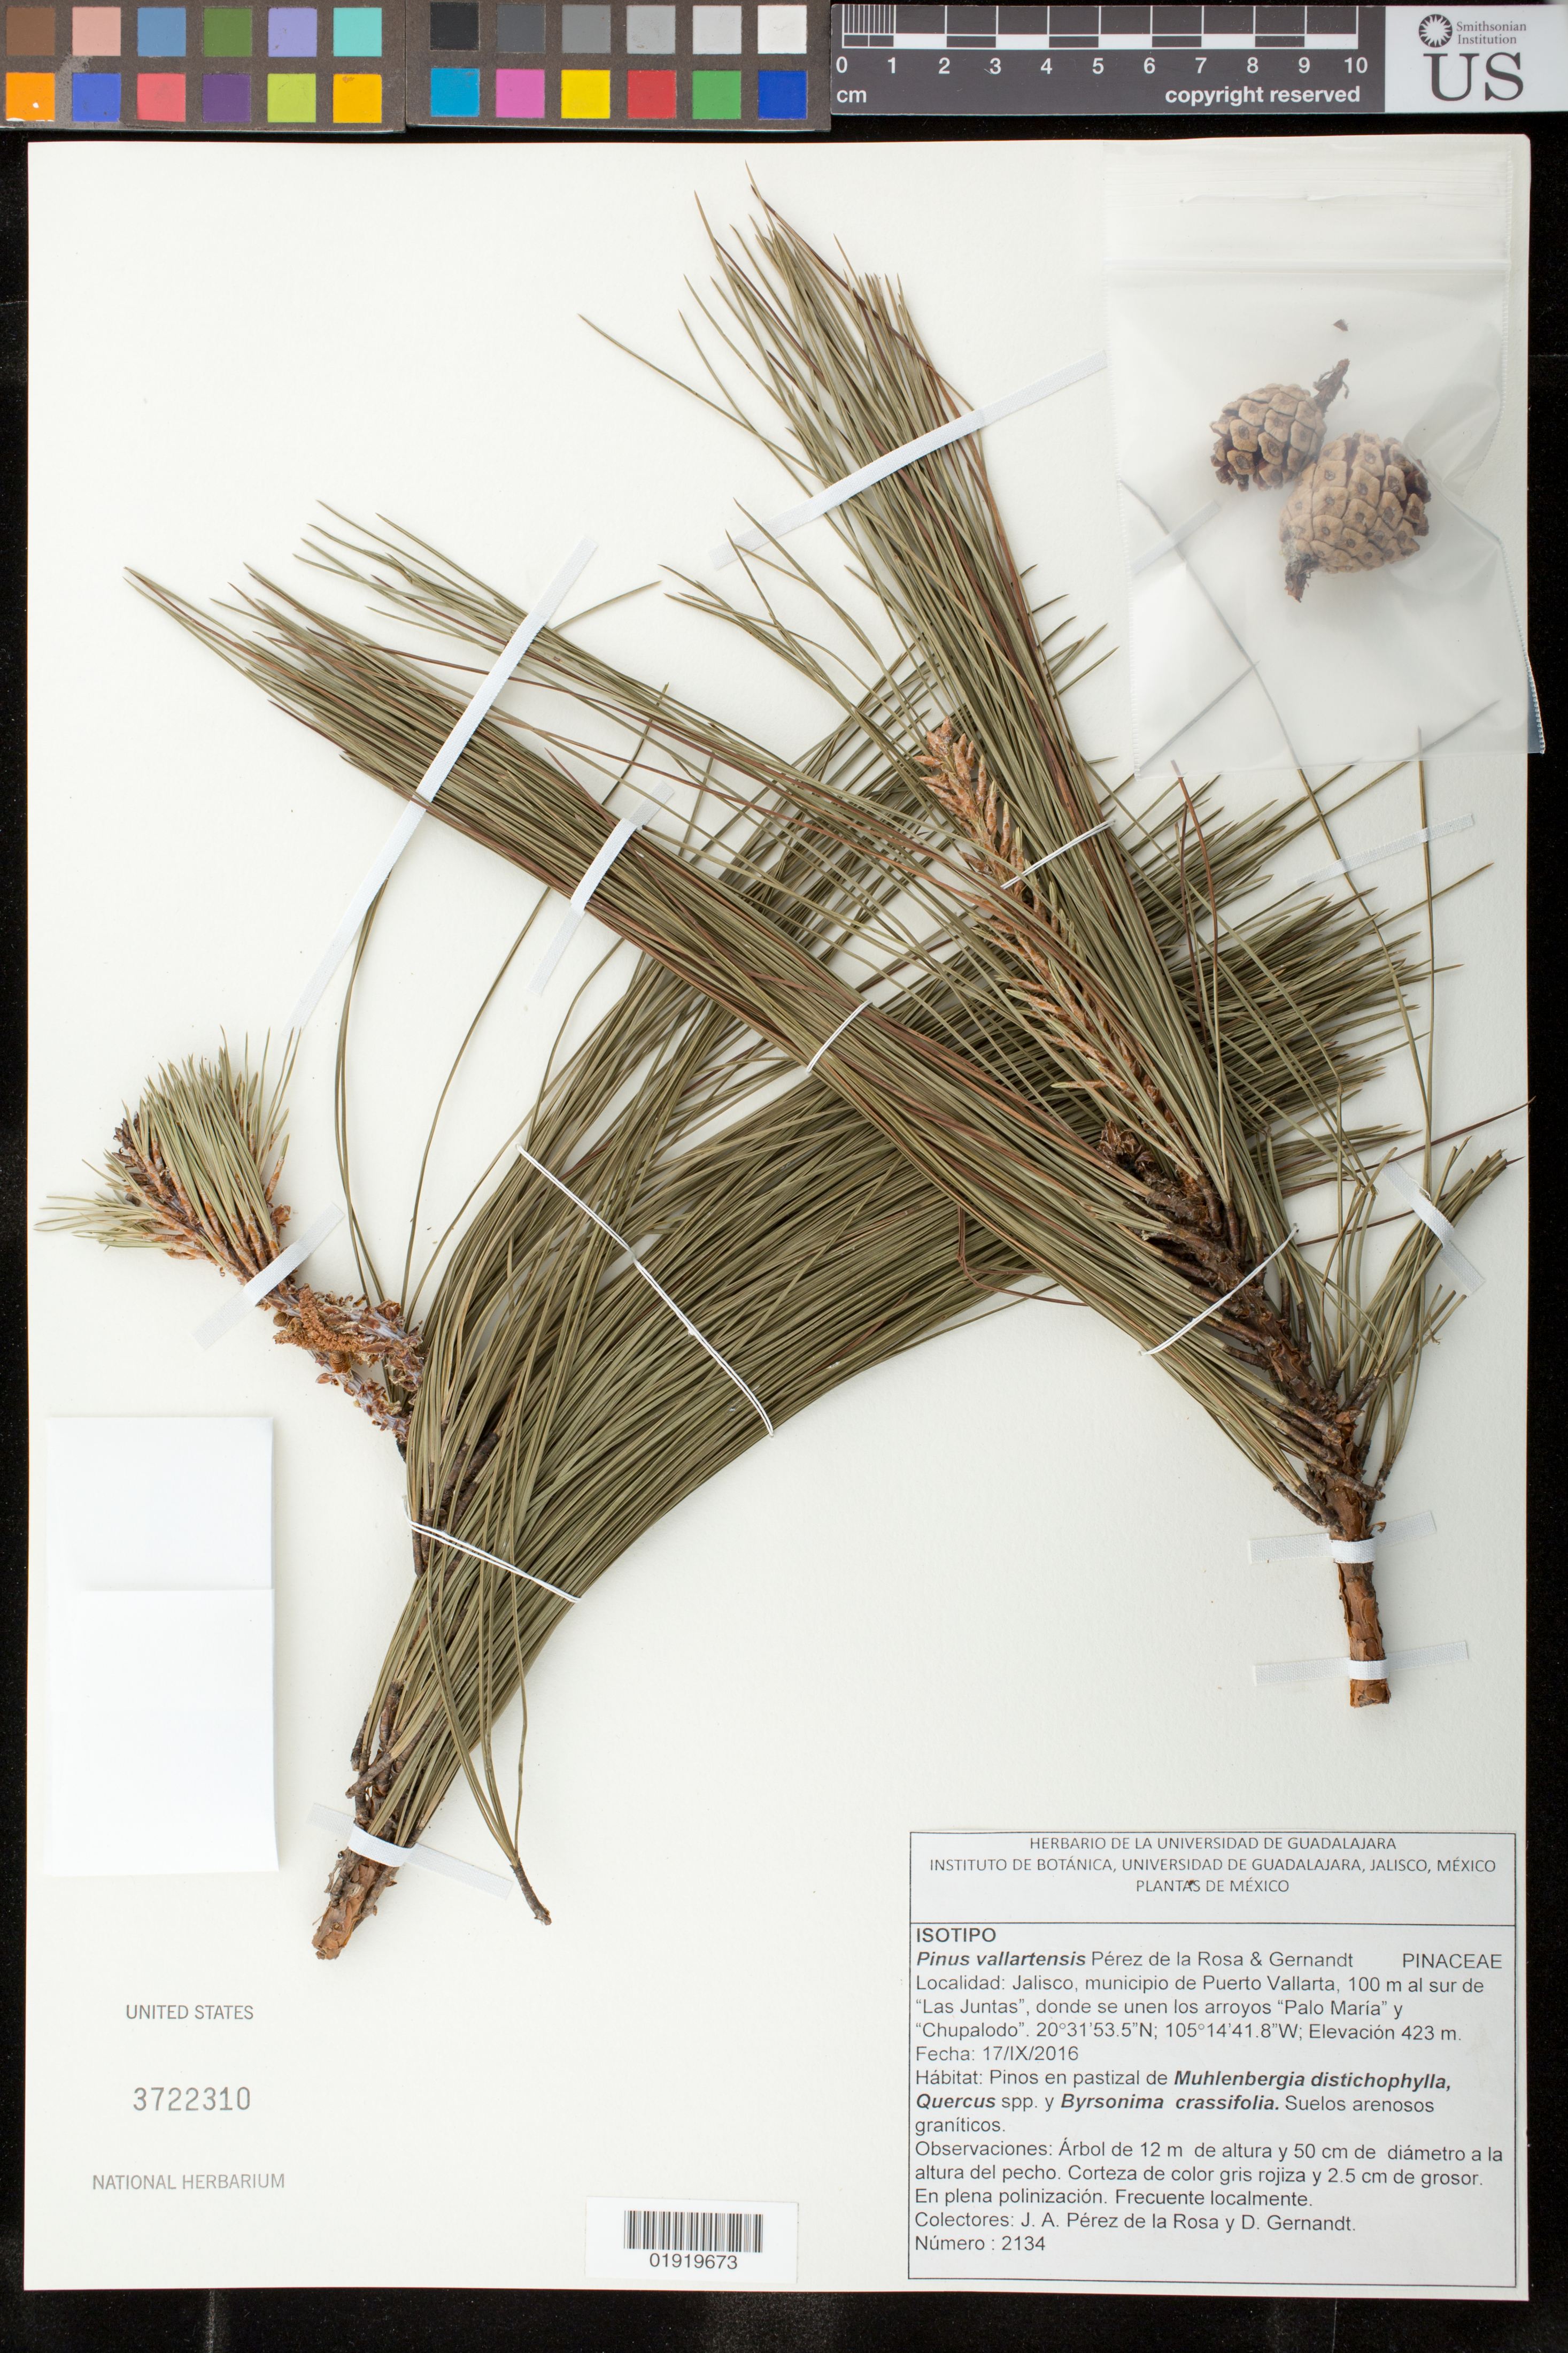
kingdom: Plantae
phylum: Tracheophyta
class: Pinopsida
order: Pinales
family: Pinaceae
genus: Pinus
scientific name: Pinus vallartensis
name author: Pérez de la Rosa & Gernandt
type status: Isotype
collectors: J. A. Pérez de la Rosa & D. S. Gernandt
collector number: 2134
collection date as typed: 17/IX/2016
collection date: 2016-09-17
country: Mexico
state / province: Jalisco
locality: Jalisco, municipio de Puerto Vallarta, 100 m al sur de "Las Juntas", donde se unen los arroyos "Palo María" y "Chupalodo"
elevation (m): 423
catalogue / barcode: US 3722310